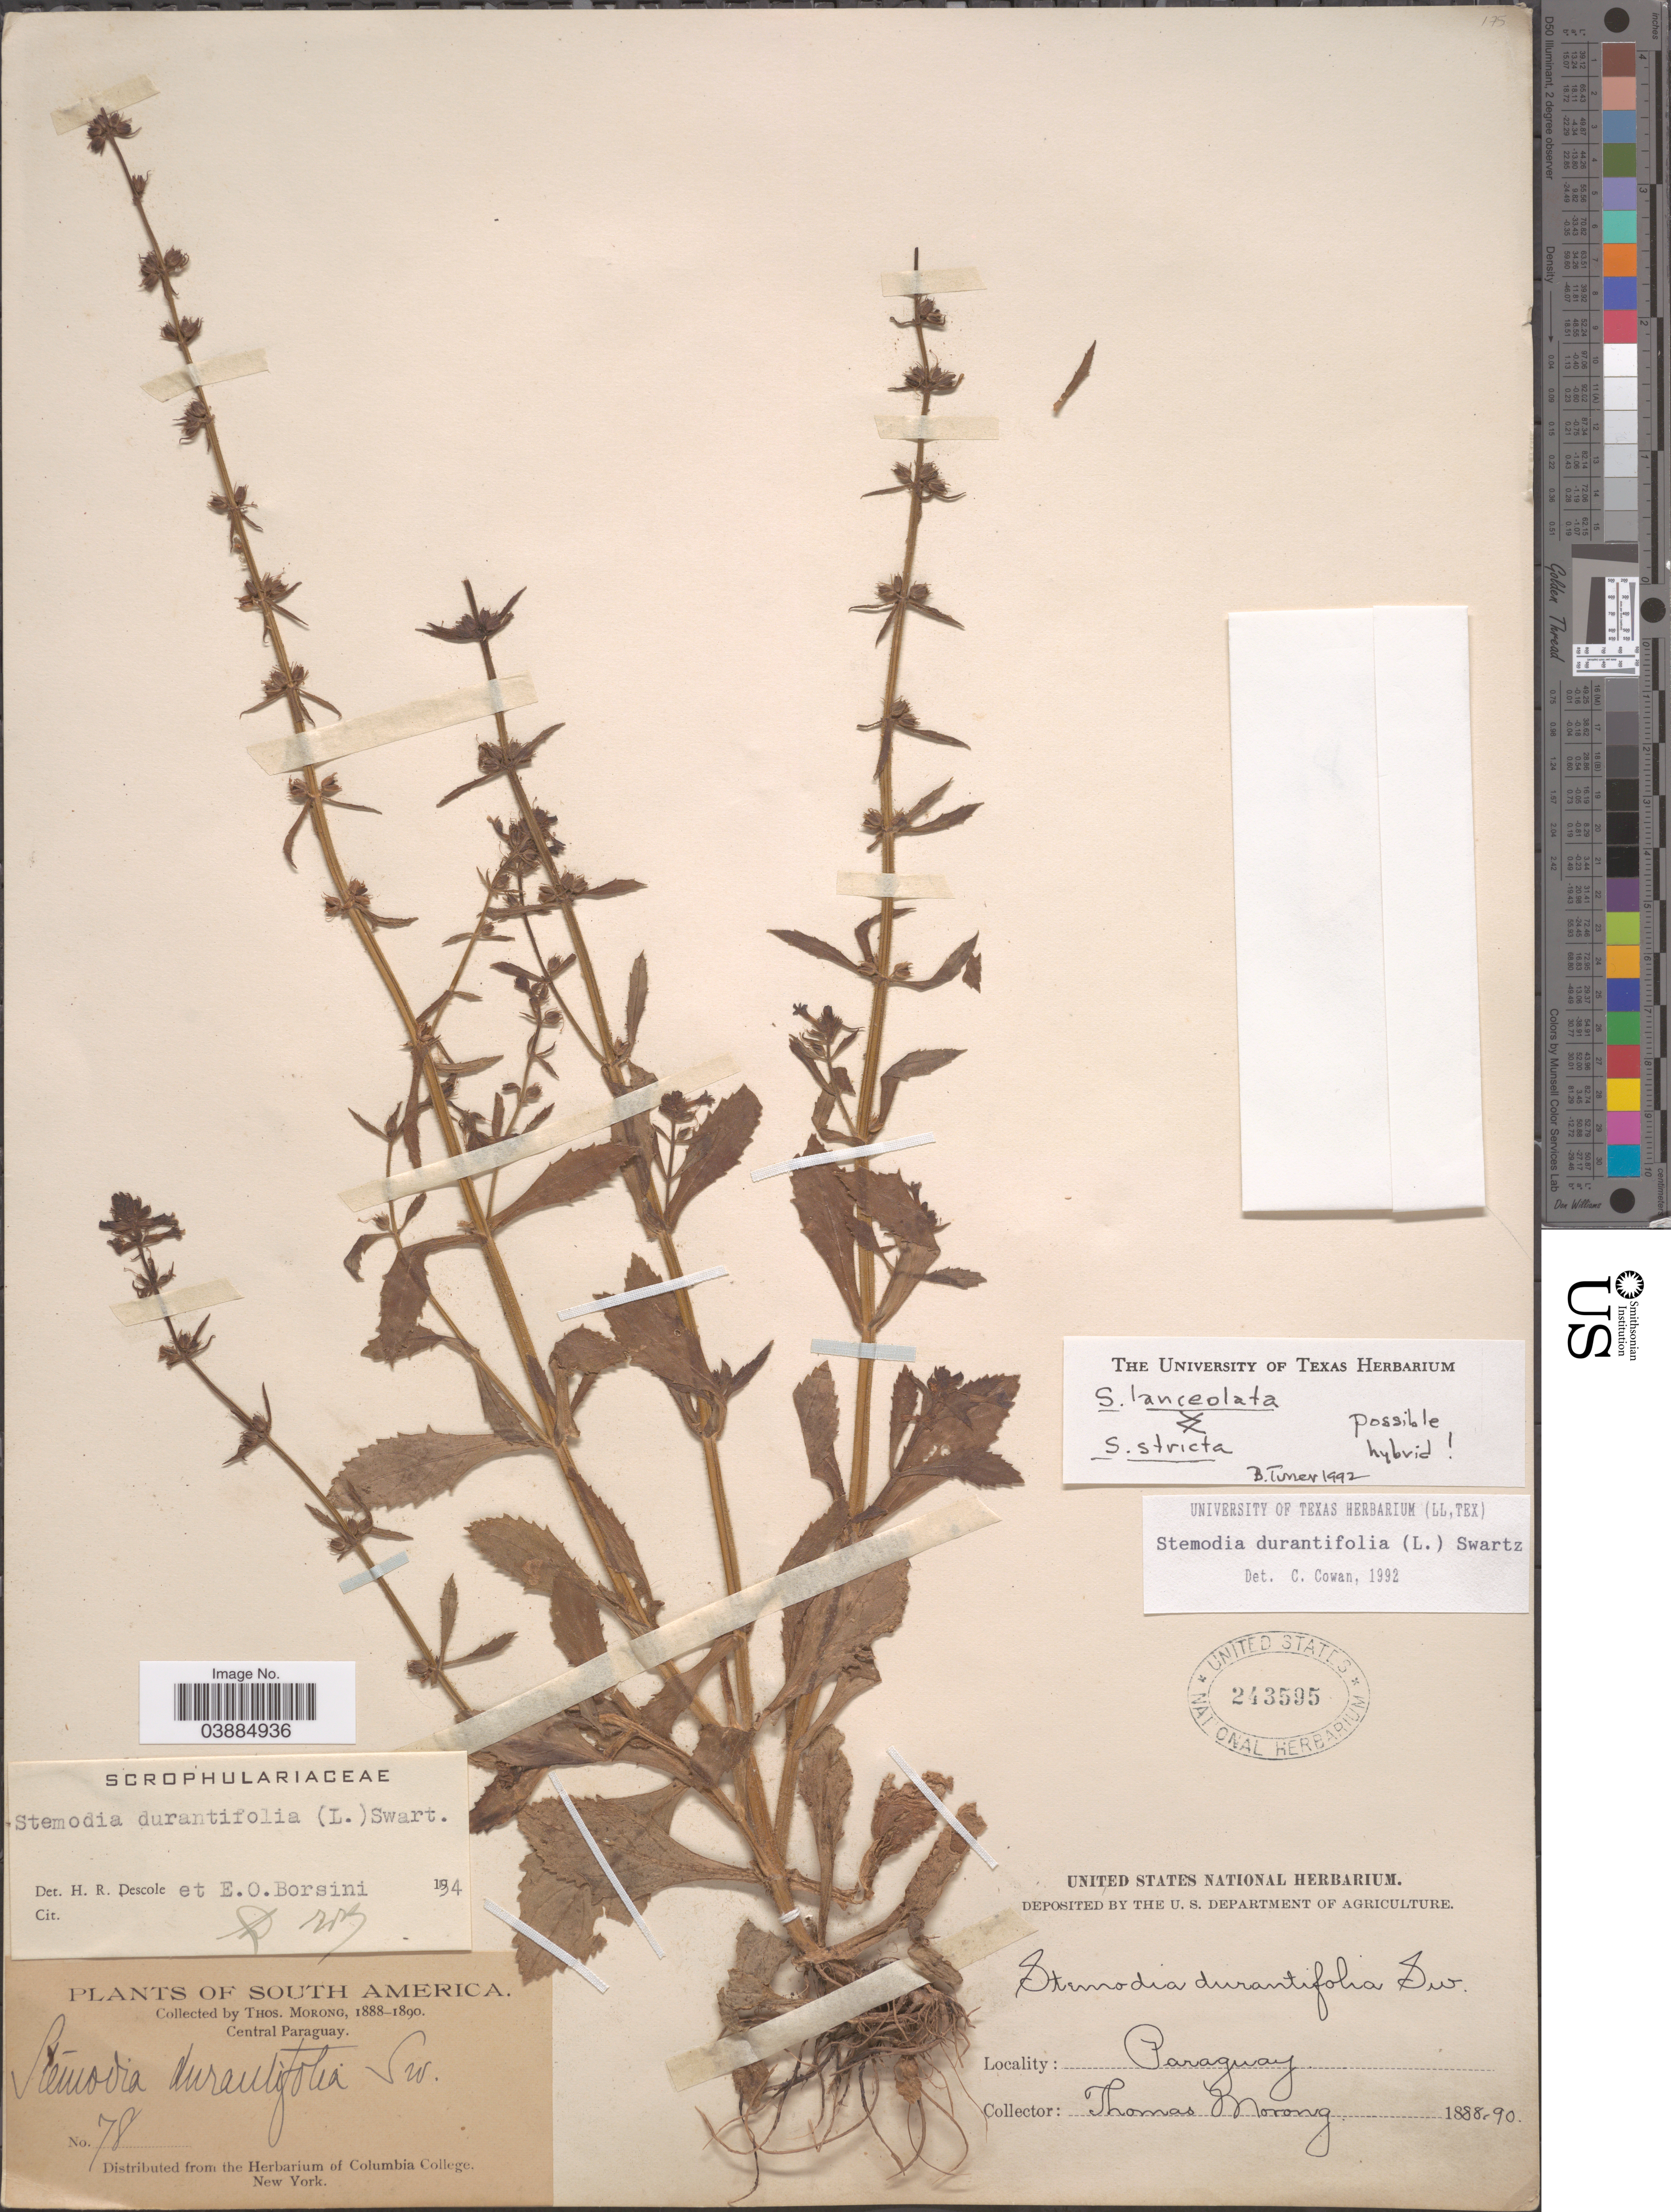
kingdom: Plantae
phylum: Tracheophyta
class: Magnoliopsida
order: Lamiales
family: Plantaginaceae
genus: Stemodia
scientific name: Stemodia durantifolia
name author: (L.) Sw.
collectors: ex herb. T. Morong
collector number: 78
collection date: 1888/1890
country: Paraguay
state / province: Central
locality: Central Paraguay.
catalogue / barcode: US 243595